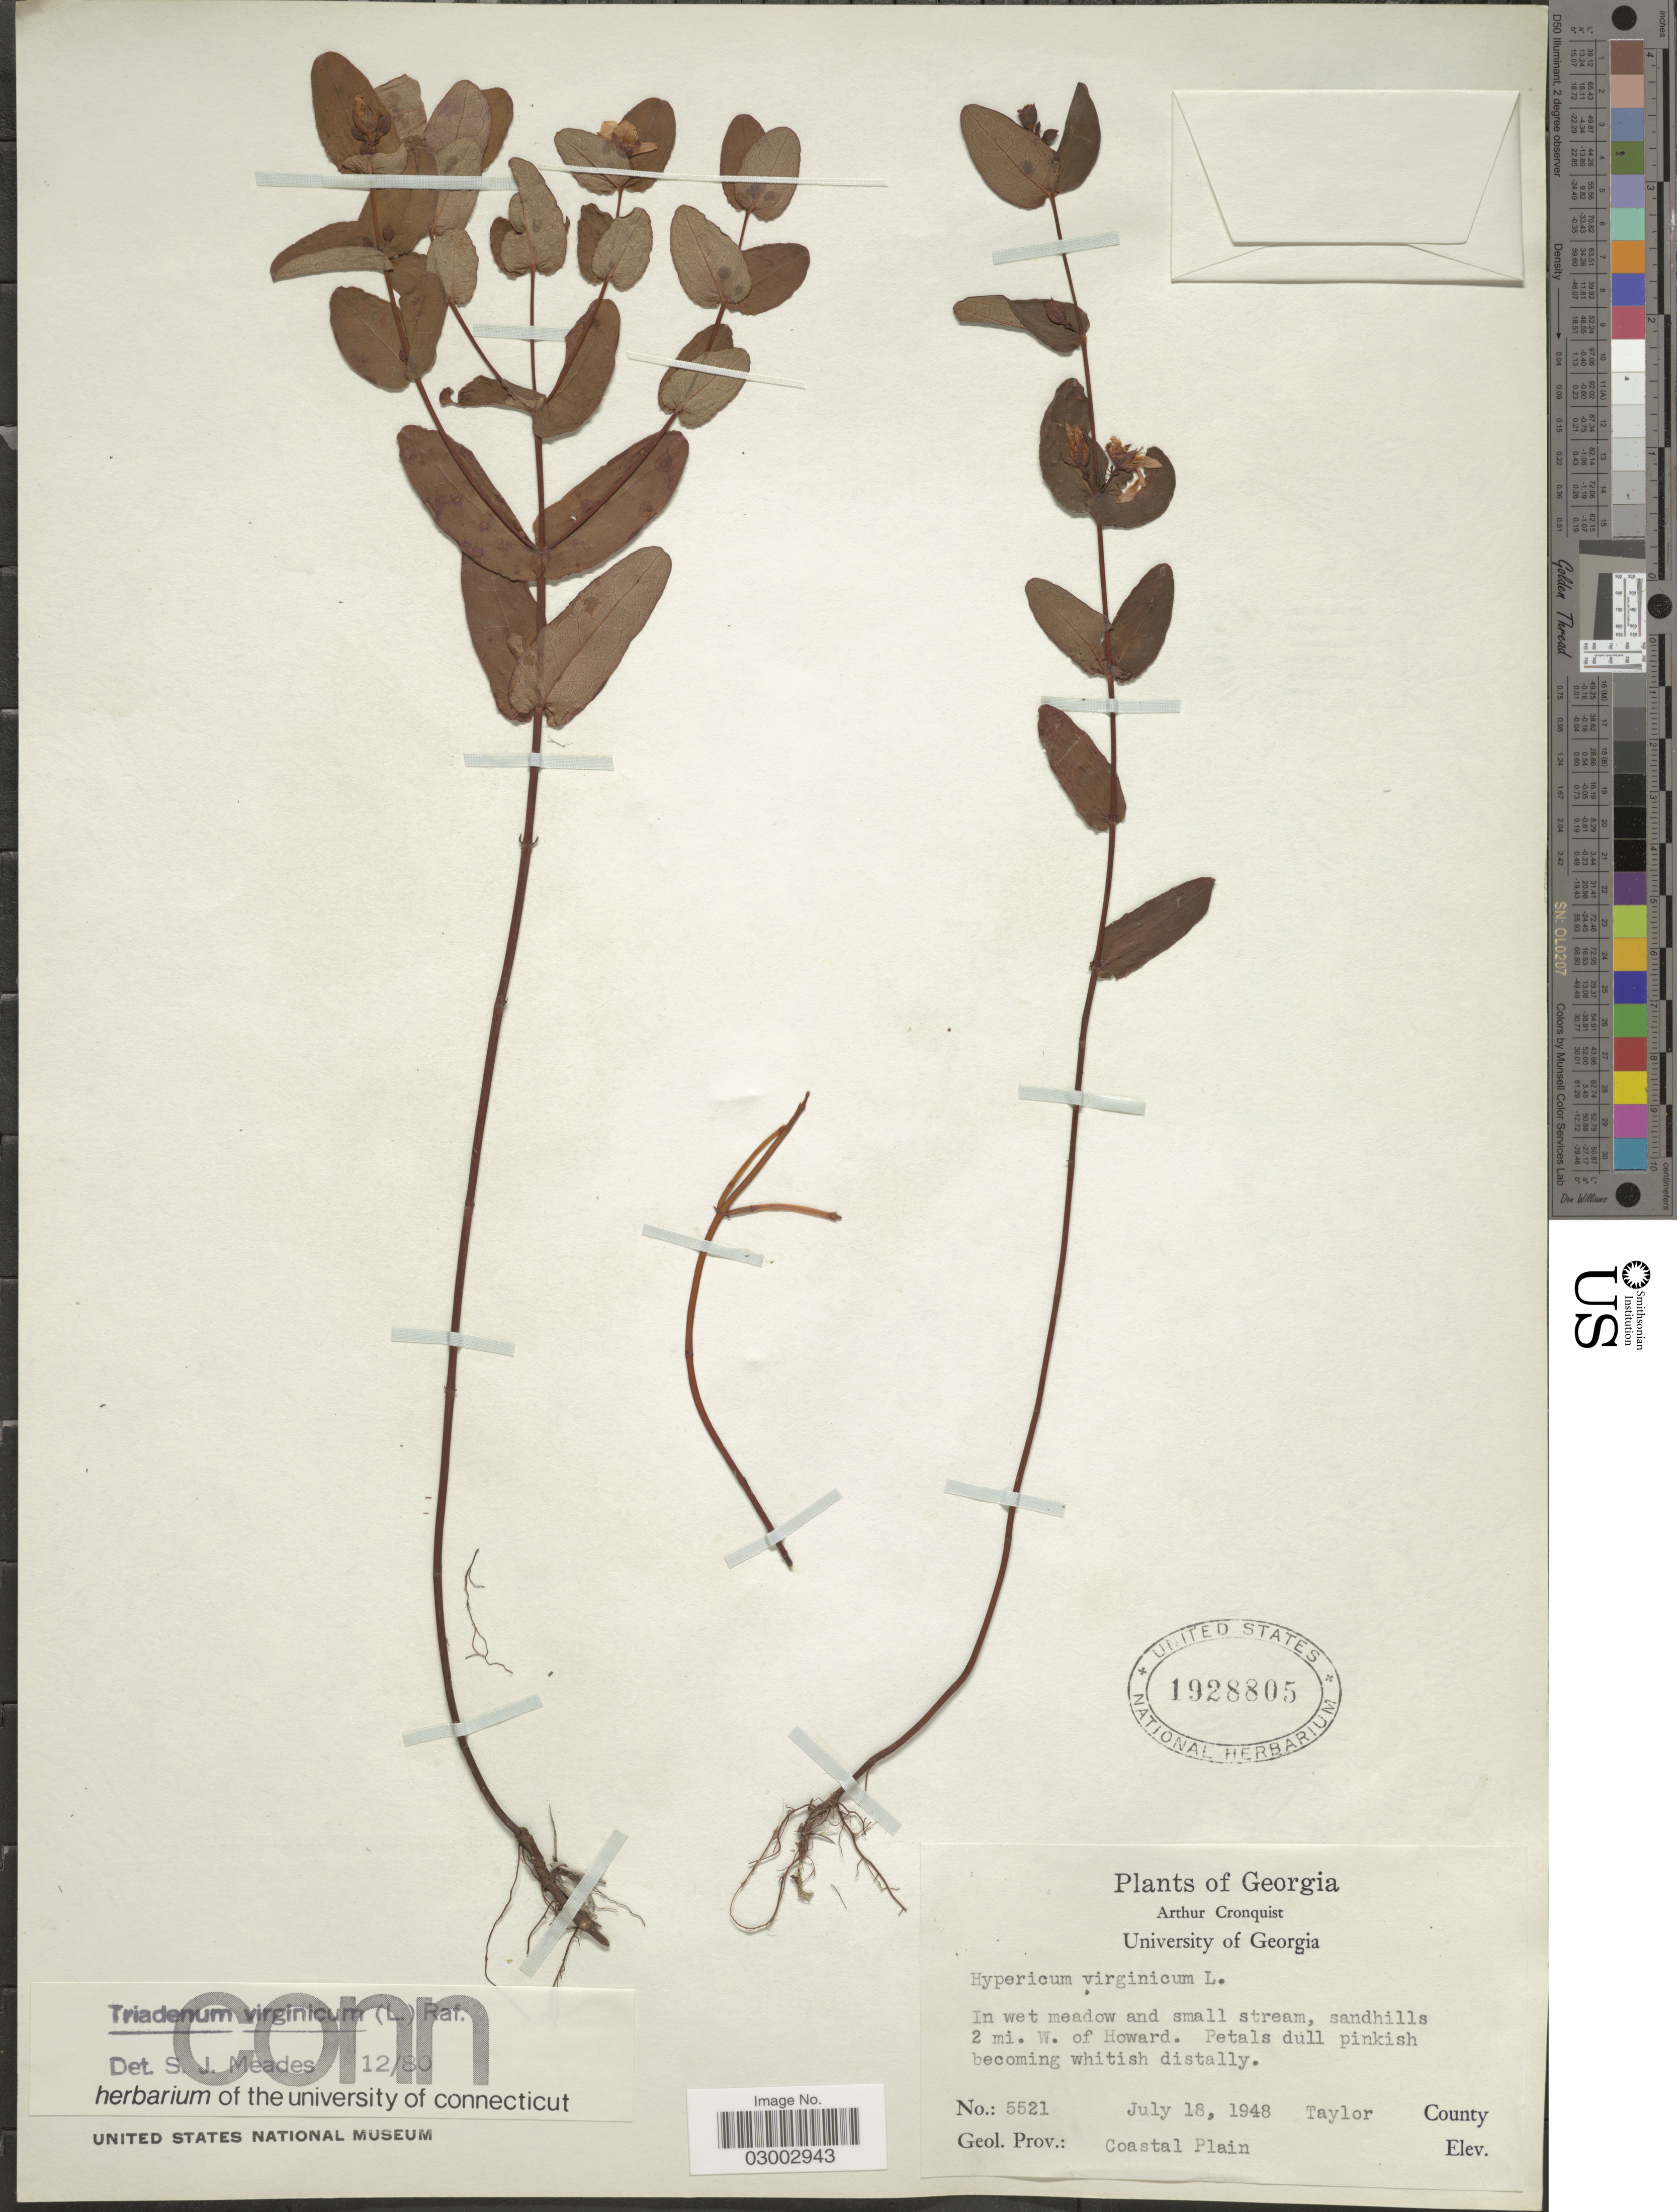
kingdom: Plantae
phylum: Tracheophyta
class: Magnoliopsida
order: Malpighiales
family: Hypericaceae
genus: Hypericum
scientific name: Hypericum virginicum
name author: L.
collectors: A. J. Cronquist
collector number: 5521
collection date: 1948-07-18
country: United States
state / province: Georgia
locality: Sandhills 2 mi. W. of Howard. Taylor County. Geol. Prov.: Coastal Plain.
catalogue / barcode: US 1928805